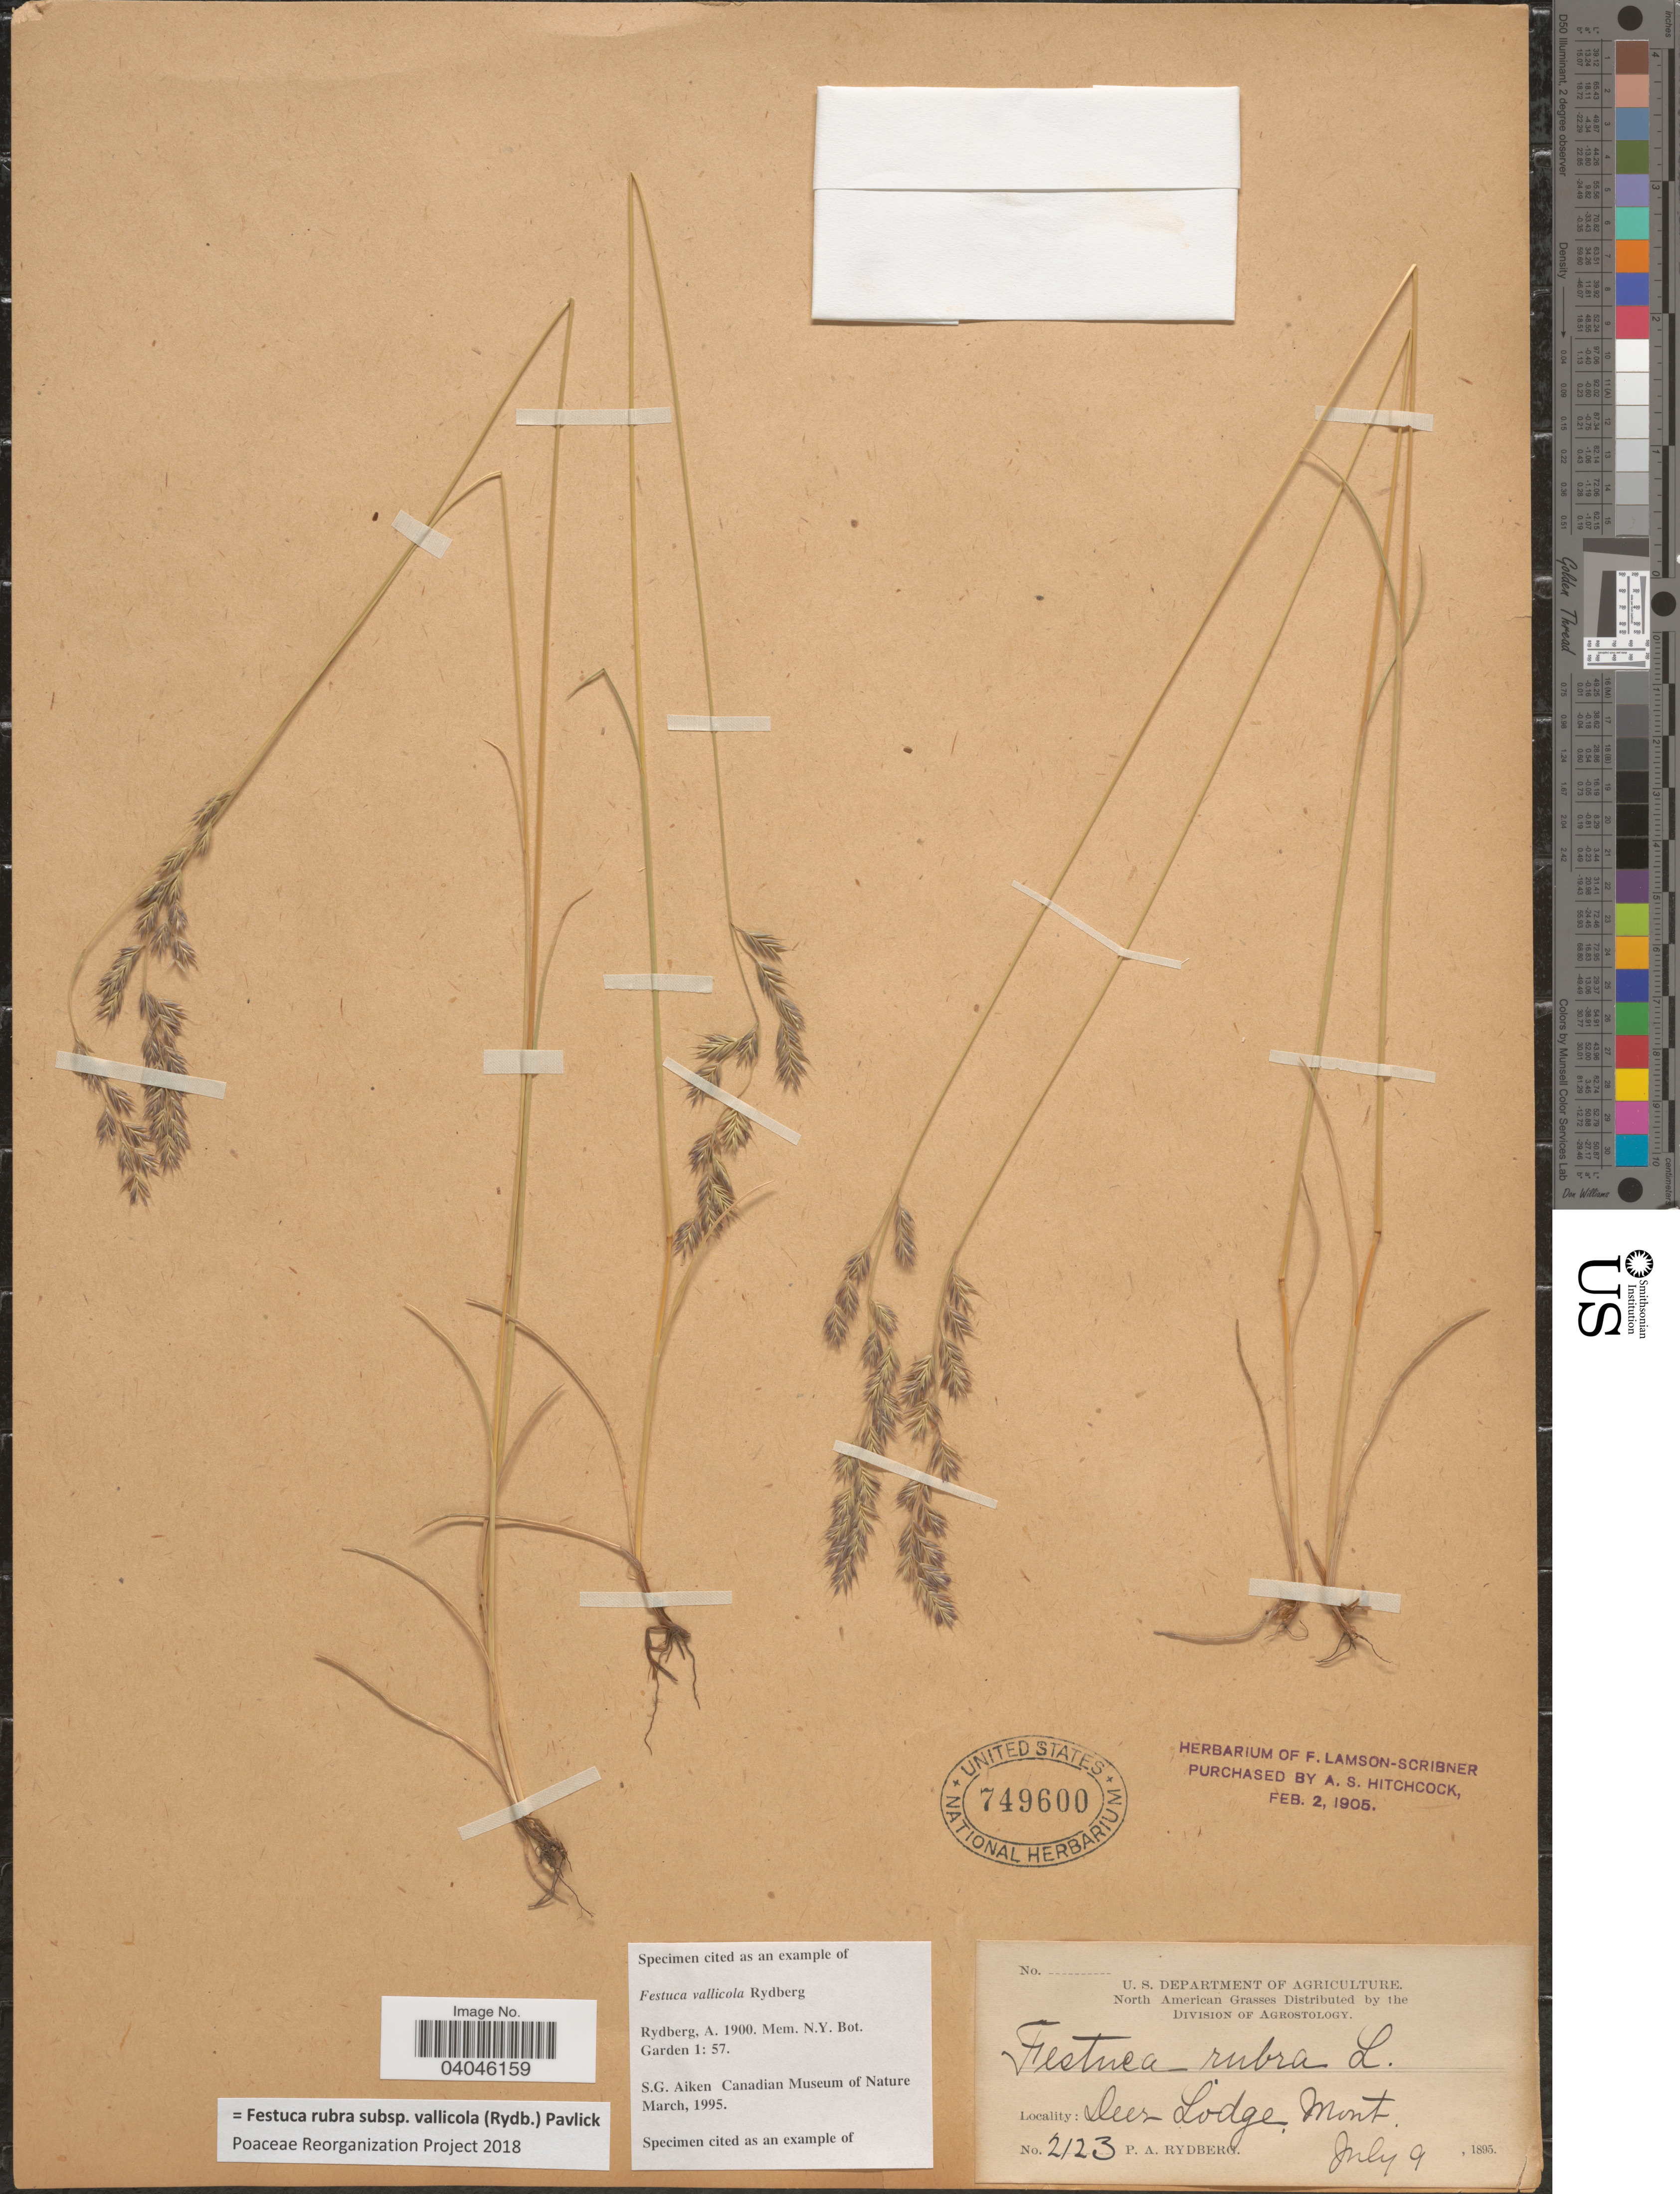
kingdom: Plantae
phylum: Tracheophyta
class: Liliopsida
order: Poales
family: Poaceae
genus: Festuca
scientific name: Festuca vallicola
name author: Rydb.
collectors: P. A. Rydberg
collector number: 2123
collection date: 1895-07-09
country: United States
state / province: Montana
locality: Deer Lodge.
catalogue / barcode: US 749600